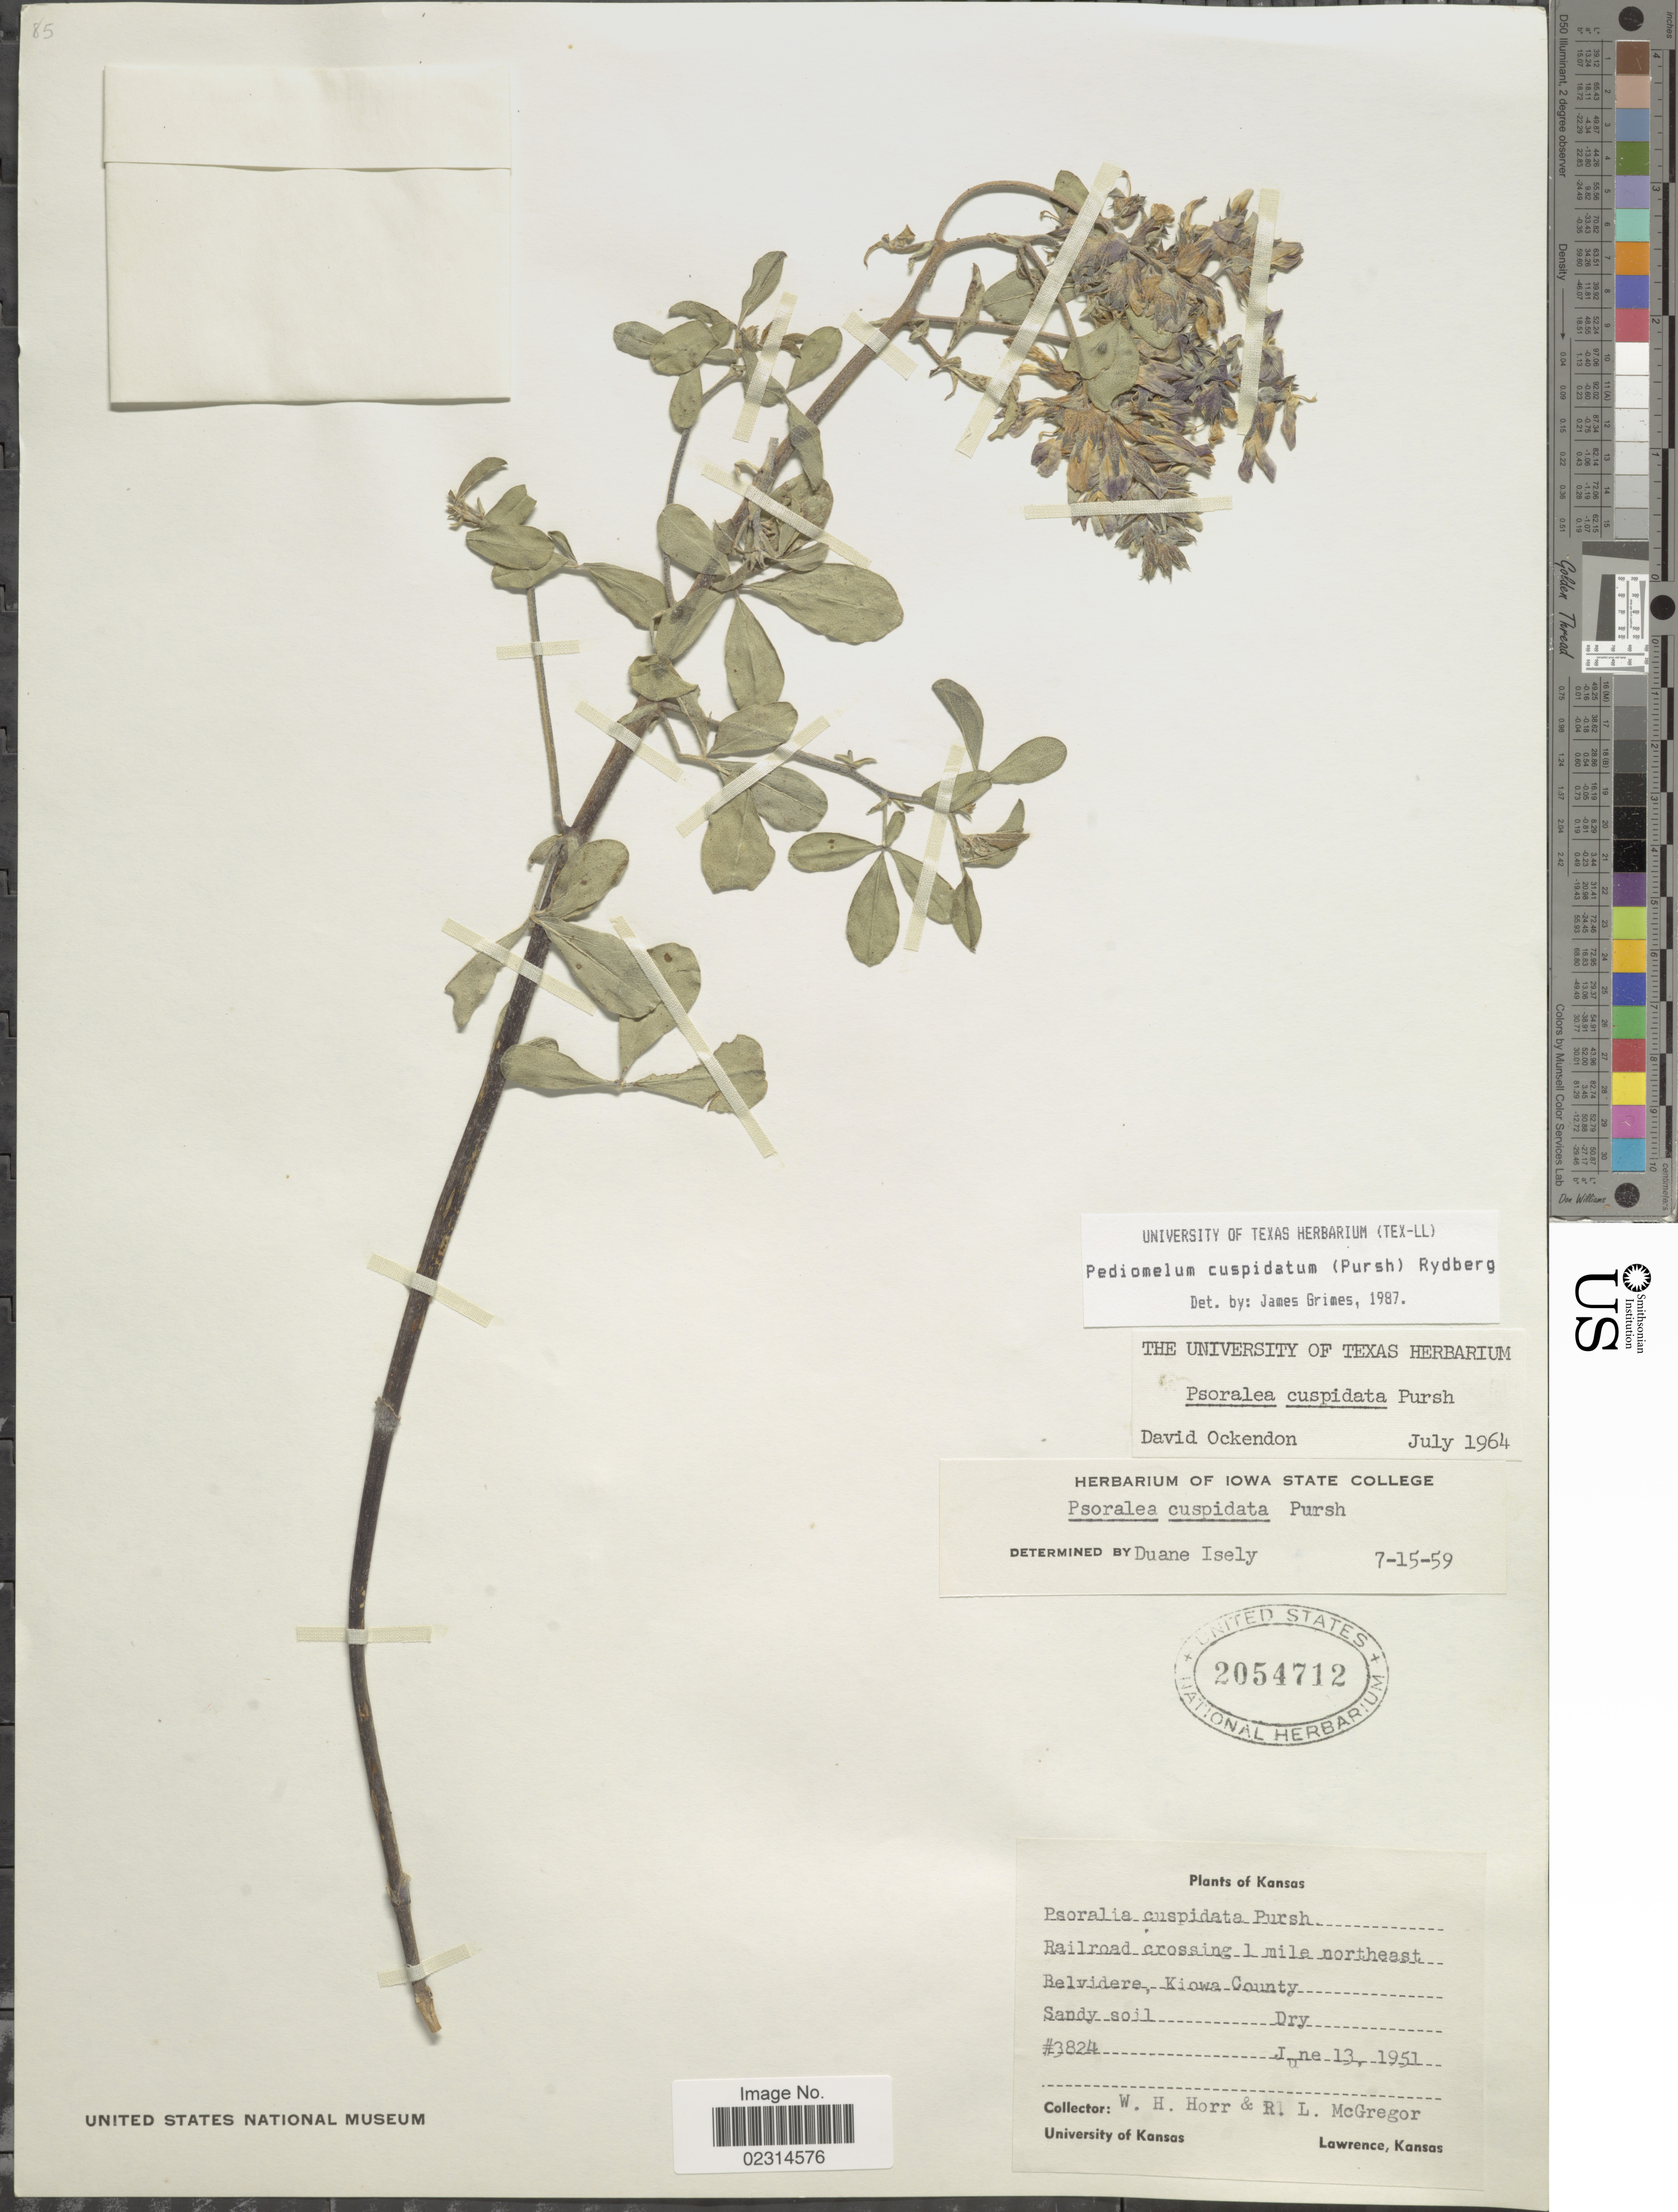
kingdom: Plantae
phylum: Tracheophyta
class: Magnoliopsida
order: Fabales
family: Fabaceae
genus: Pediomelum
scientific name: Pediomelum cuspidatum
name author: (Pursh) Rydb.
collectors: W. H. Horr & R. McGregor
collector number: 3824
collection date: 1951-06-13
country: United States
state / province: Kansas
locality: Railroad crossing 1 mile northeast Belvidere, Kiowa County, Sandy soil, Dry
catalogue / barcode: US 2054712